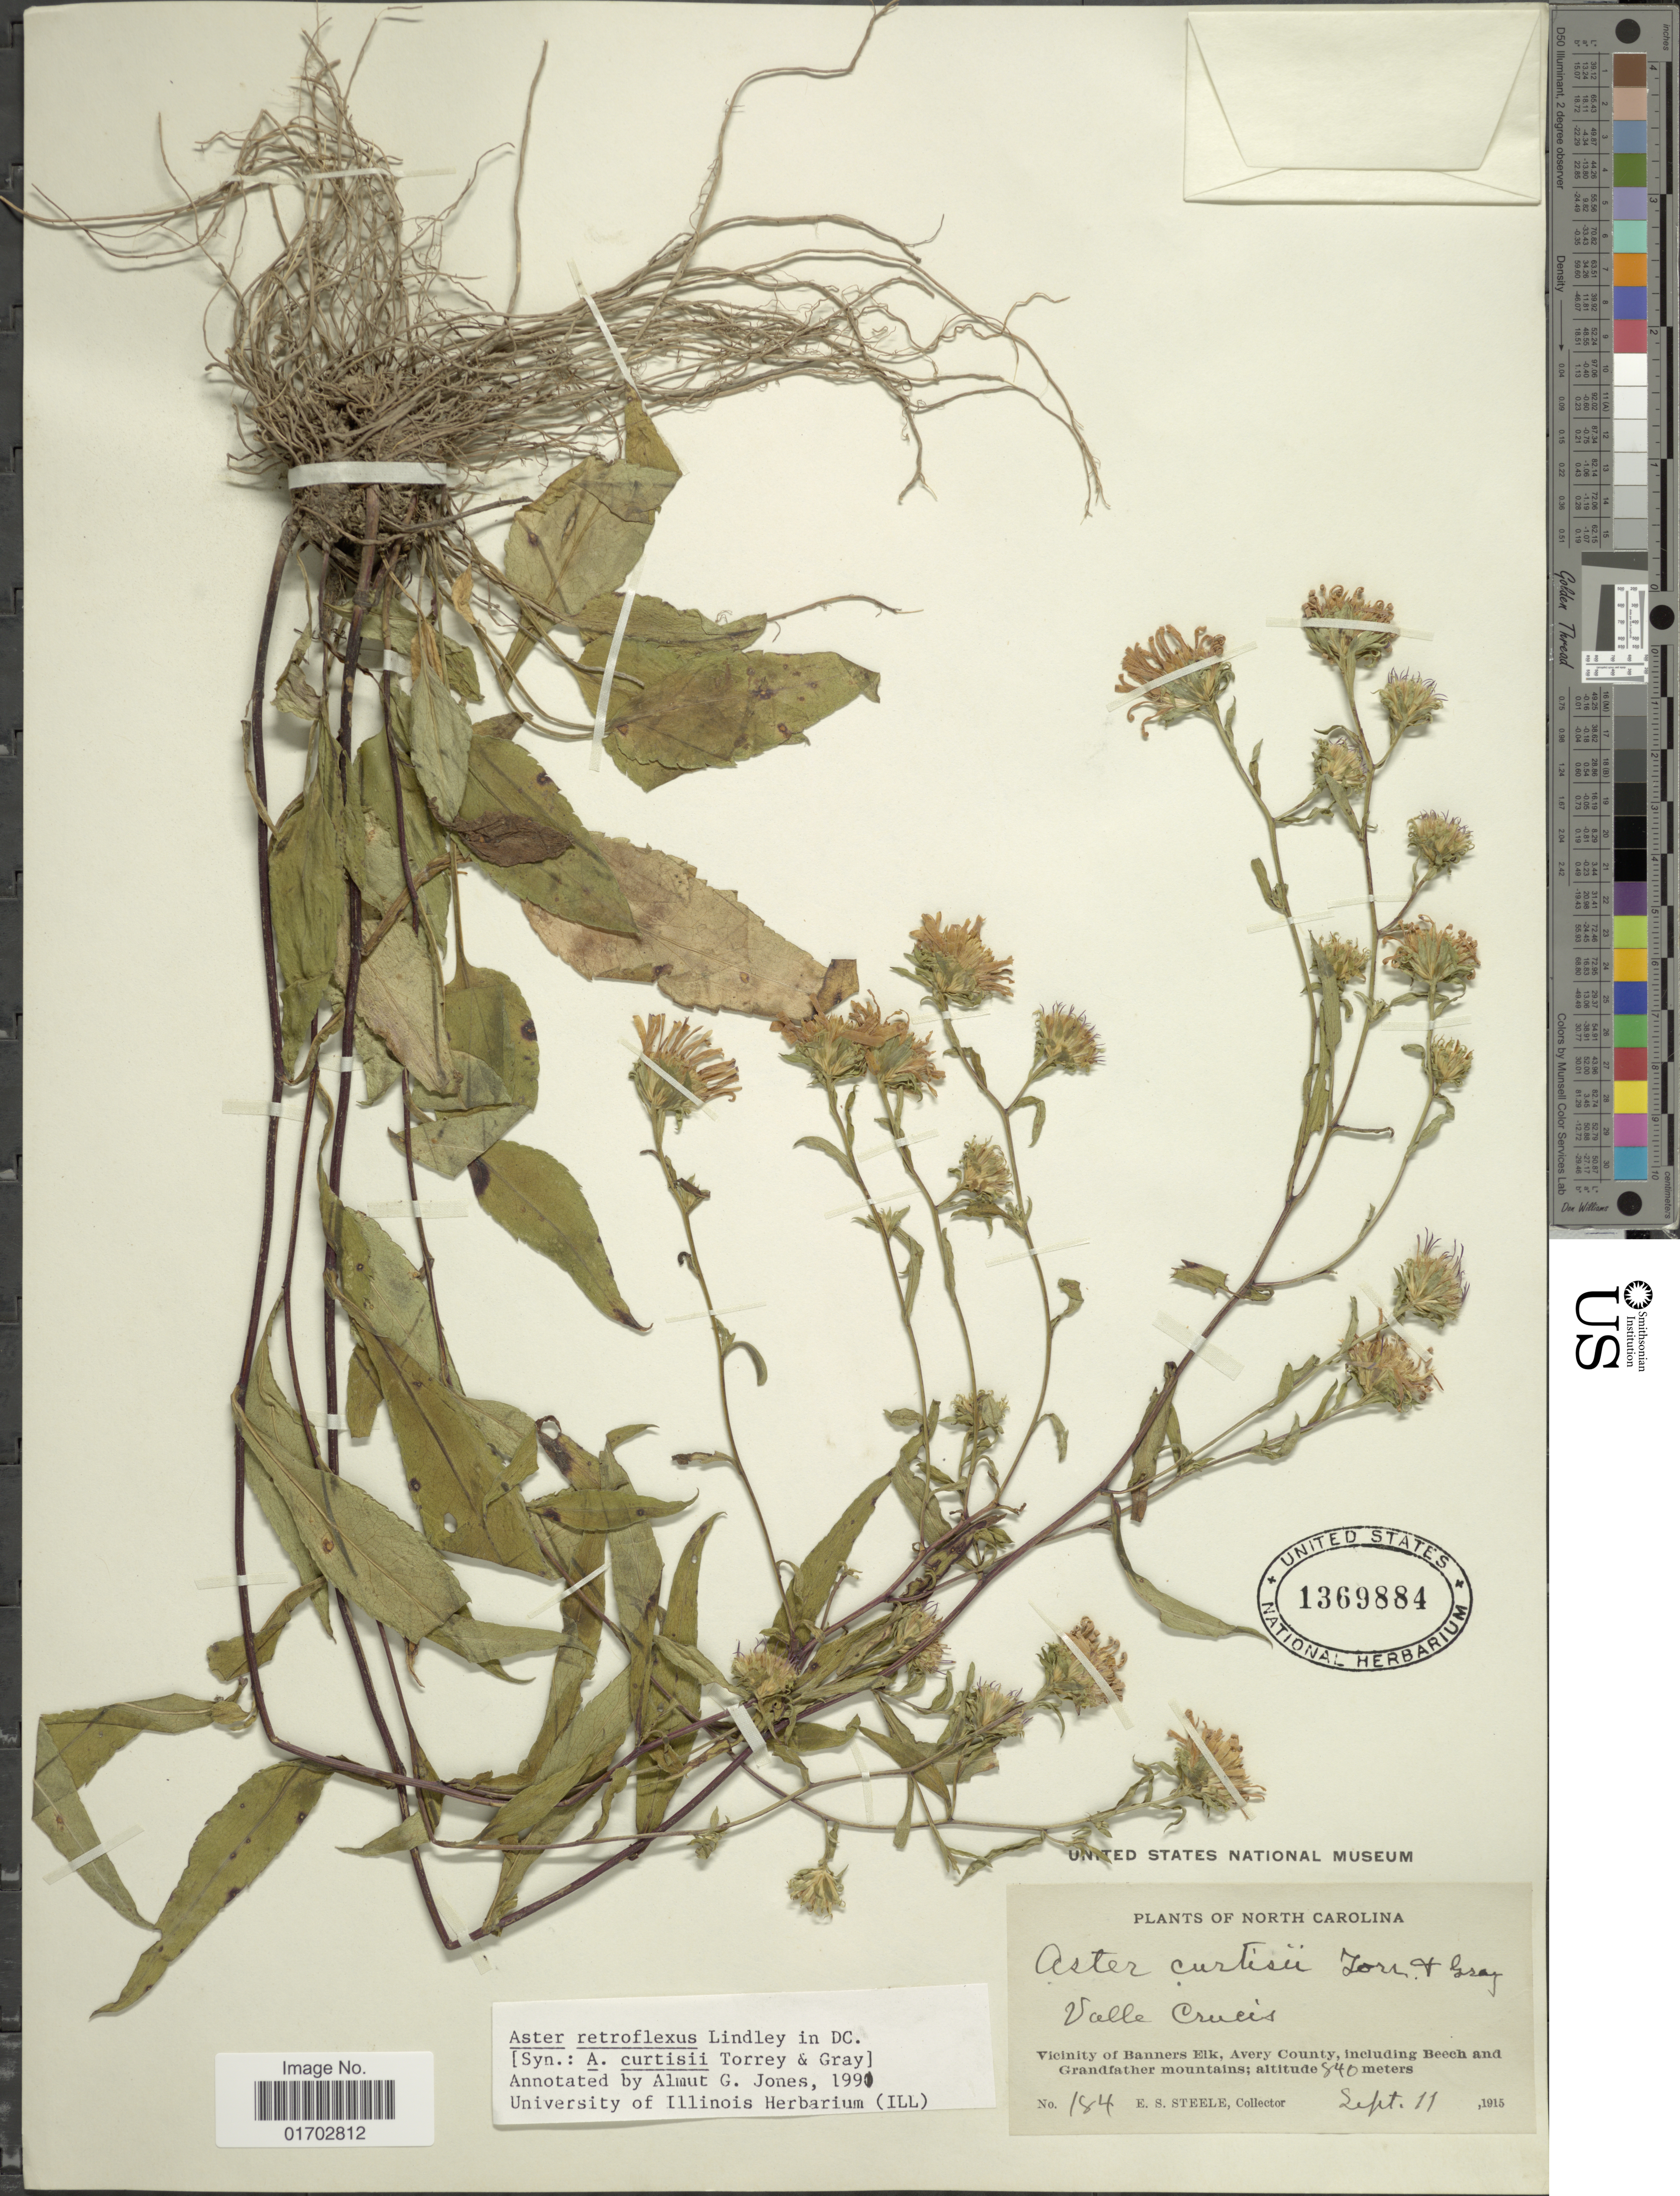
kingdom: Plantae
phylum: Tracheophyta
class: Magnoliopsida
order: Asterales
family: Asteraceae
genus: Symphyotrichum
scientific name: Symphyotrichum retroflexum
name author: (Lindl.) G.L. Nesom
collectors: E. Steele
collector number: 184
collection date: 1915-09-11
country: United States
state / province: North Carolina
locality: Valle Crucis, vicinity of Banner Elk, Avery County, including Beech and Grandfather mountains.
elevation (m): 840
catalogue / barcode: US 1369884